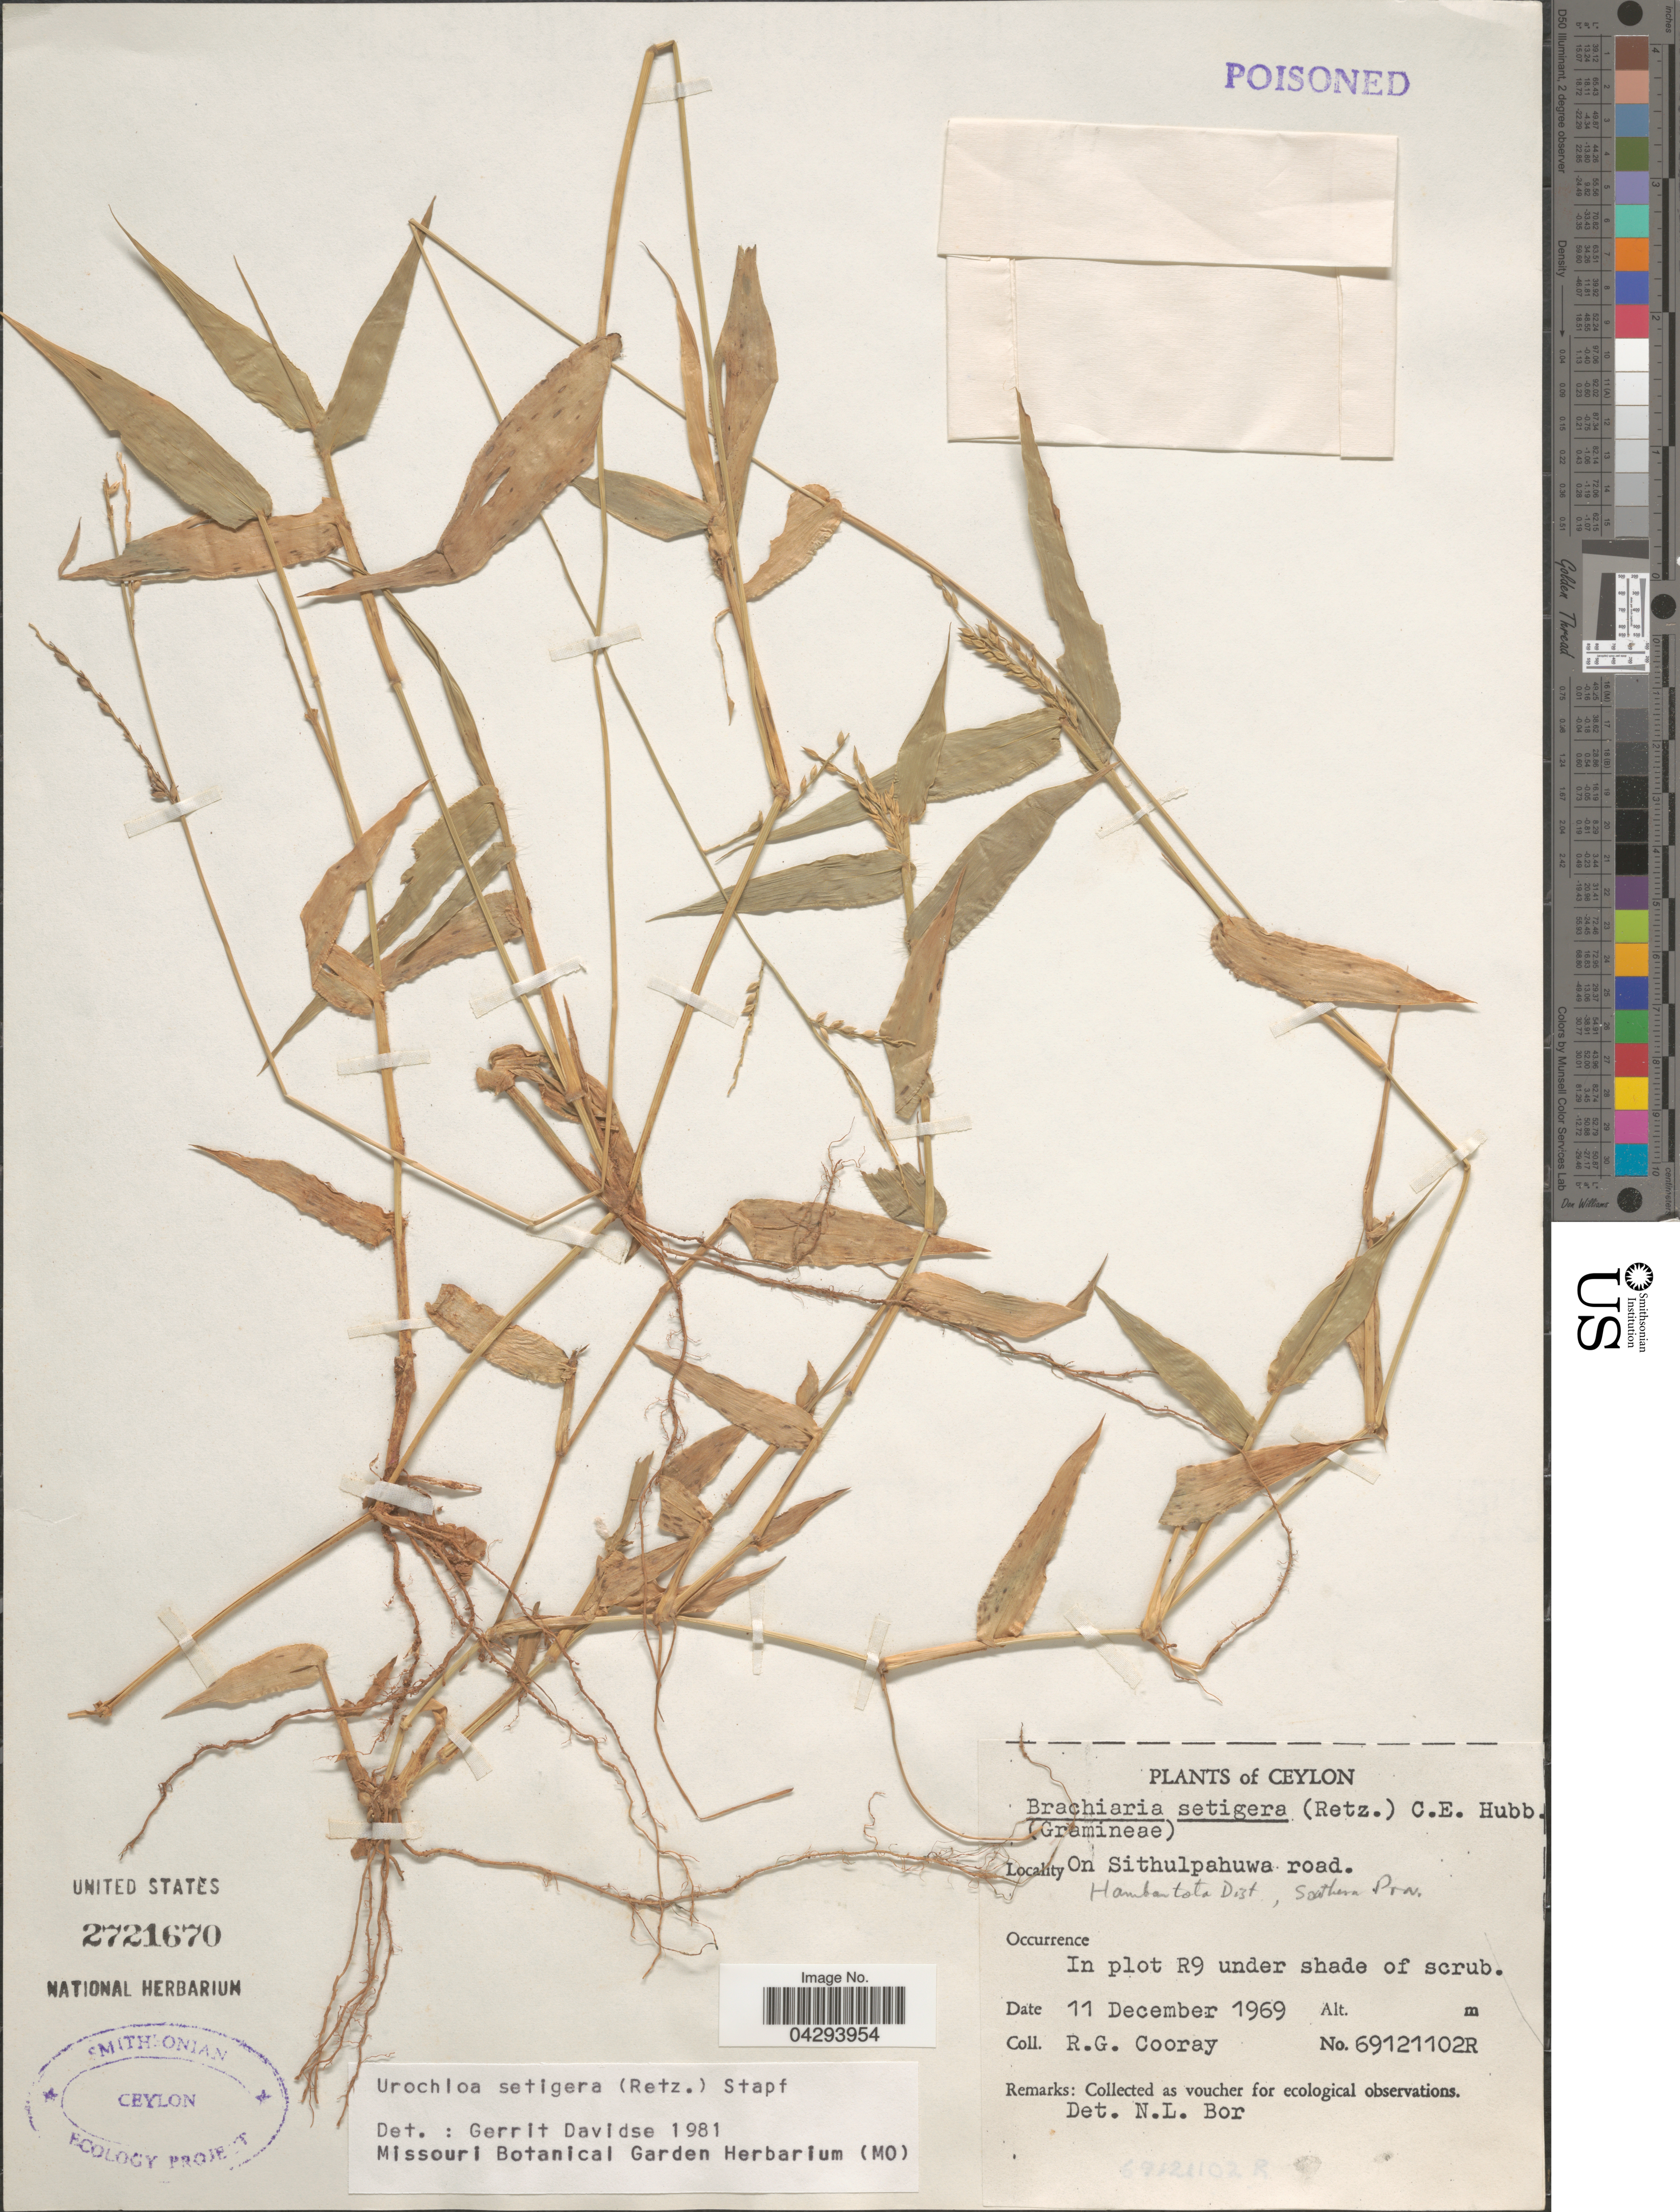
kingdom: Plantae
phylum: Tracheophyta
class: Liliopsida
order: Poales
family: Poaceae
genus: Urochloa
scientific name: Urochloa setigera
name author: (Retz.) Stapf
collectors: R. Cooray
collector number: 69121102R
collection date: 1969-12-11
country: Sri Lanka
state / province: Southern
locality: Ceylon. On Sithulpahuwa road. Hambantota Dist.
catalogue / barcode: US 2721670